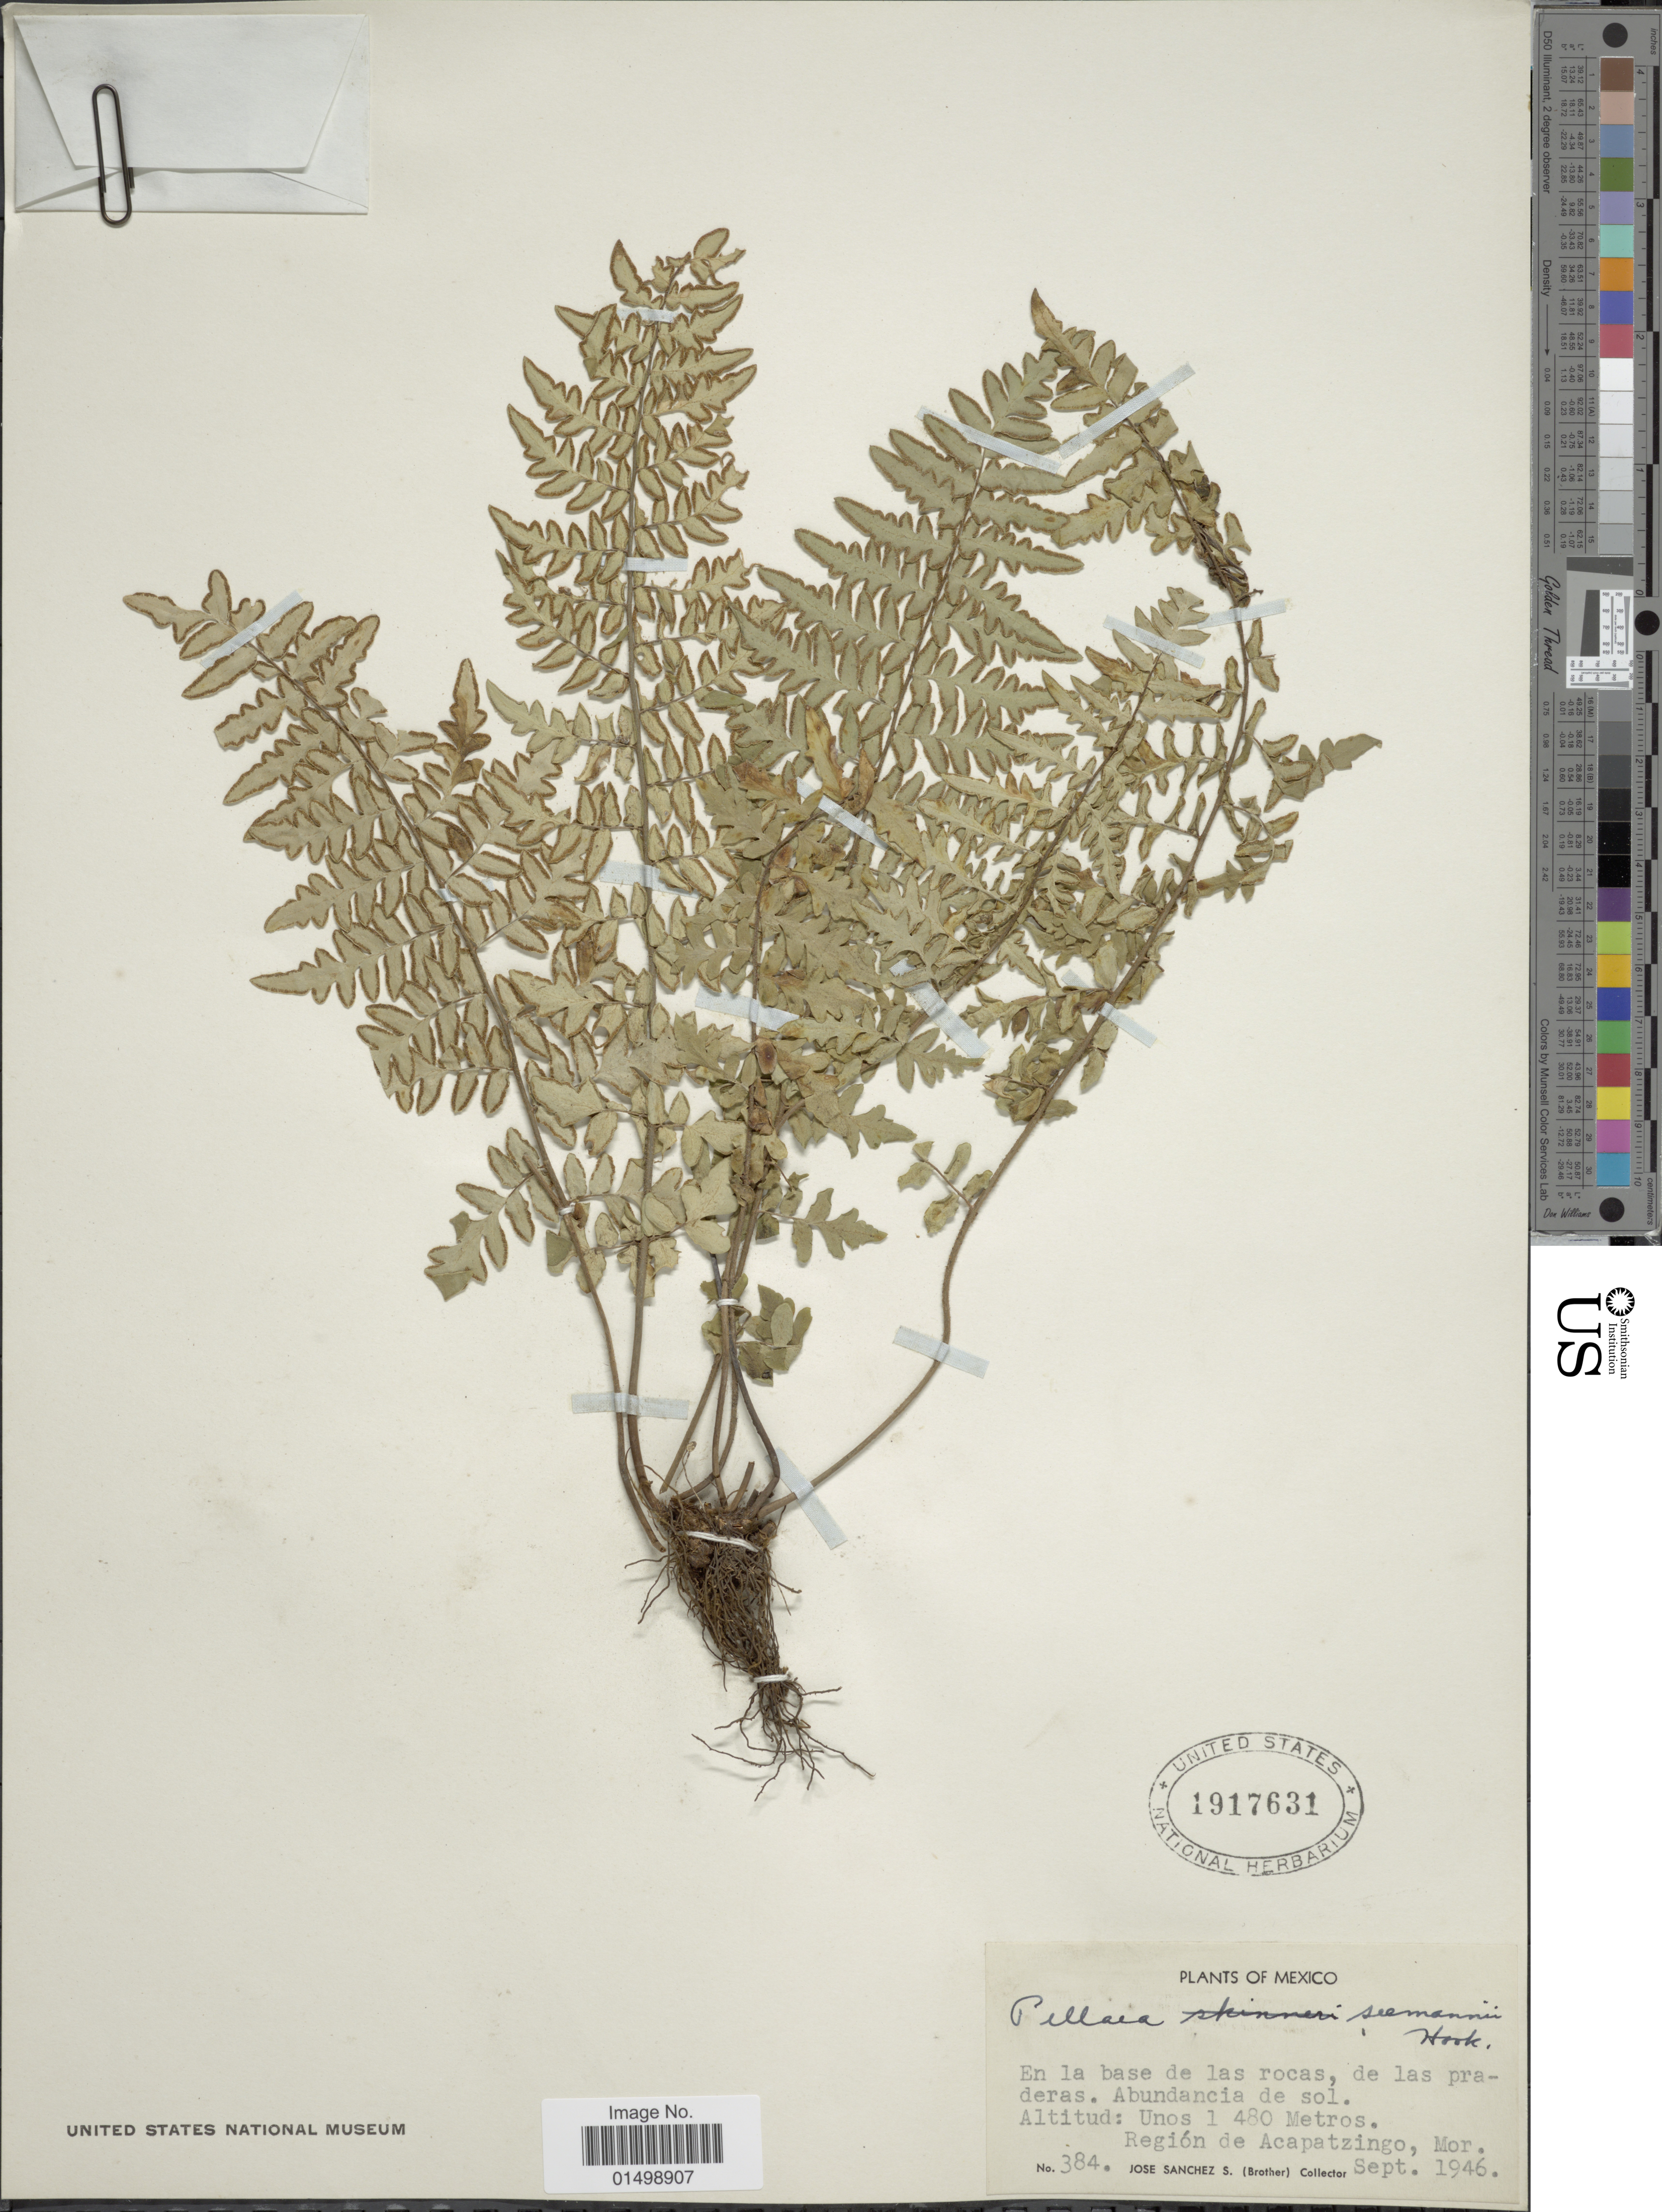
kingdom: Plantae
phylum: Tracheophyta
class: Polypodiopsida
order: Polypodiales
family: Pteridaceae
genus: Cheilanthes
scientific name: Cheilanthes lozanii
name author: (Maxon) R.M. Tryon & A.F. Tryon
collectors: J. Sanchez S.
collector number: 384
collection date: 1946-09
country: Mexico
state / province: Morelos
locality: Region de Acapatzingo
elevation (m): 480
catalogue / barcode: US 1917631